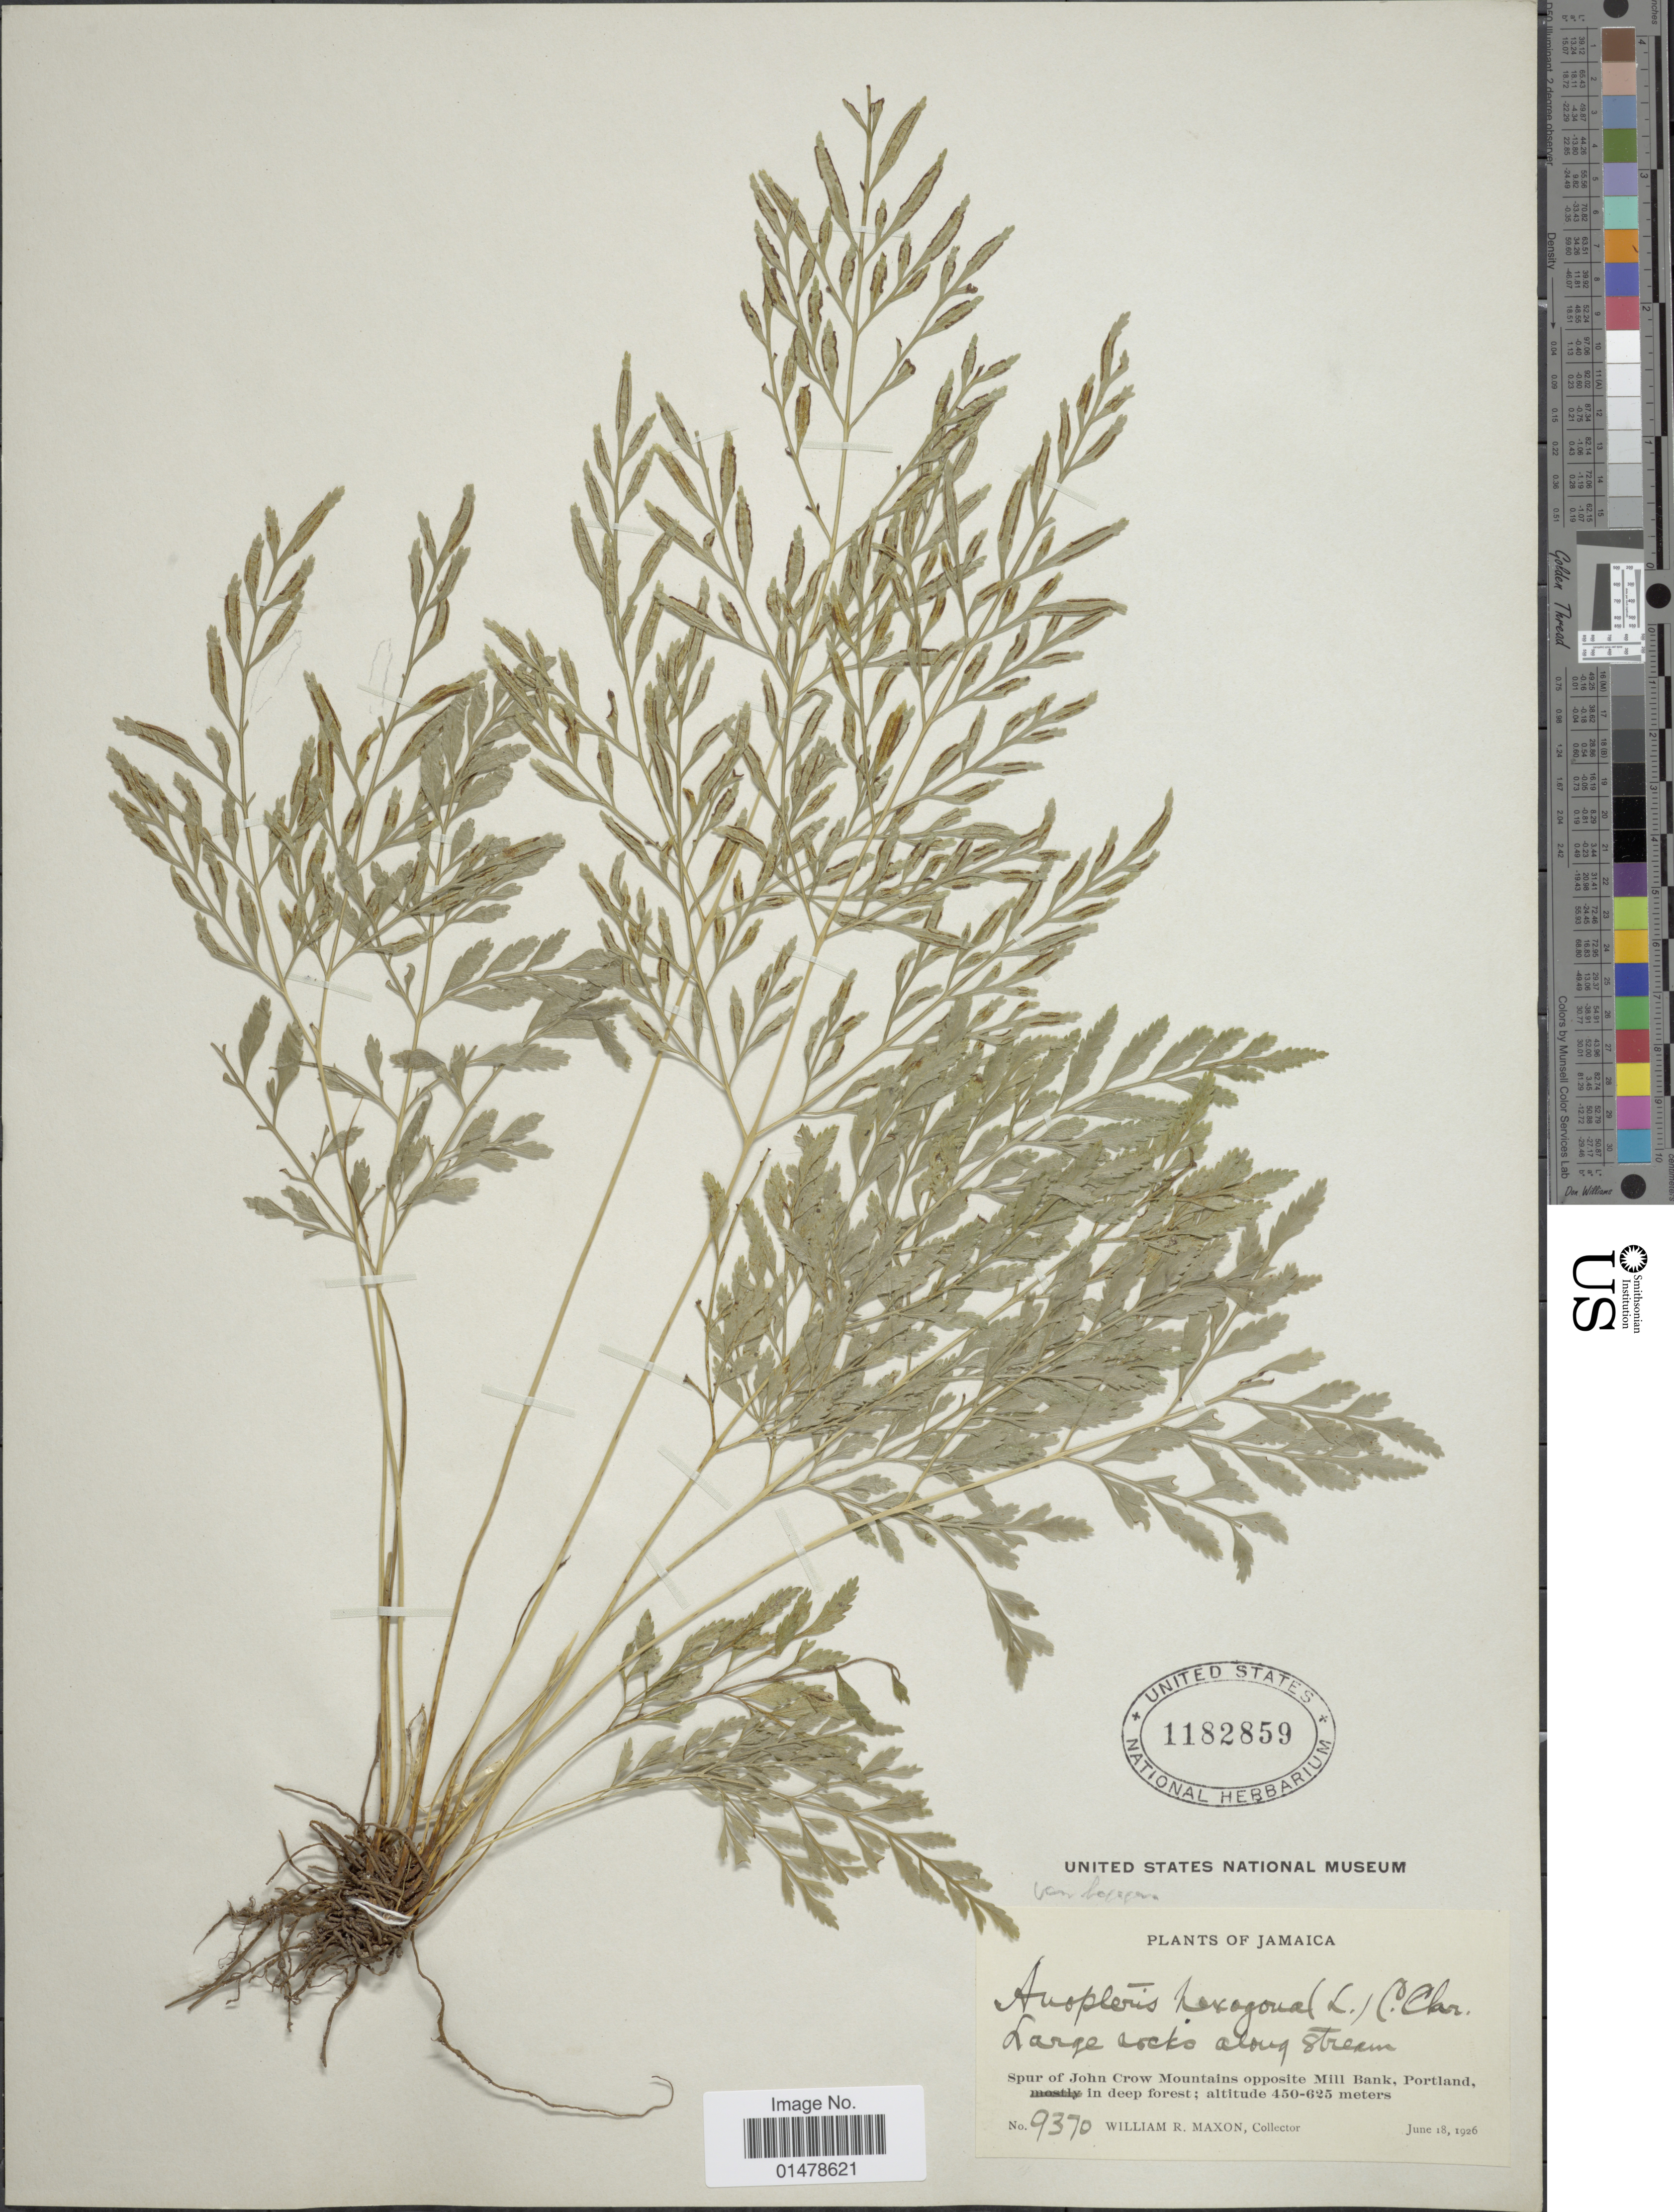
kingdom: Plantae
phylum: Tracheophyta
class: Polypodiopsida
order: Polypodiales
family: Pteridaceae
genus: Pteris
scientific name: Pteris hexagona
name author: (L.) Proctor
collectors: W. R. Maxon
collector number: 9370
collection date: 1926-06-18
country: Jamaica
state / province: Portland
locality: Spur of John Crow Mountains opposite Mill Bank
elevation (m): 450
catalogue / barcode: US 1182859